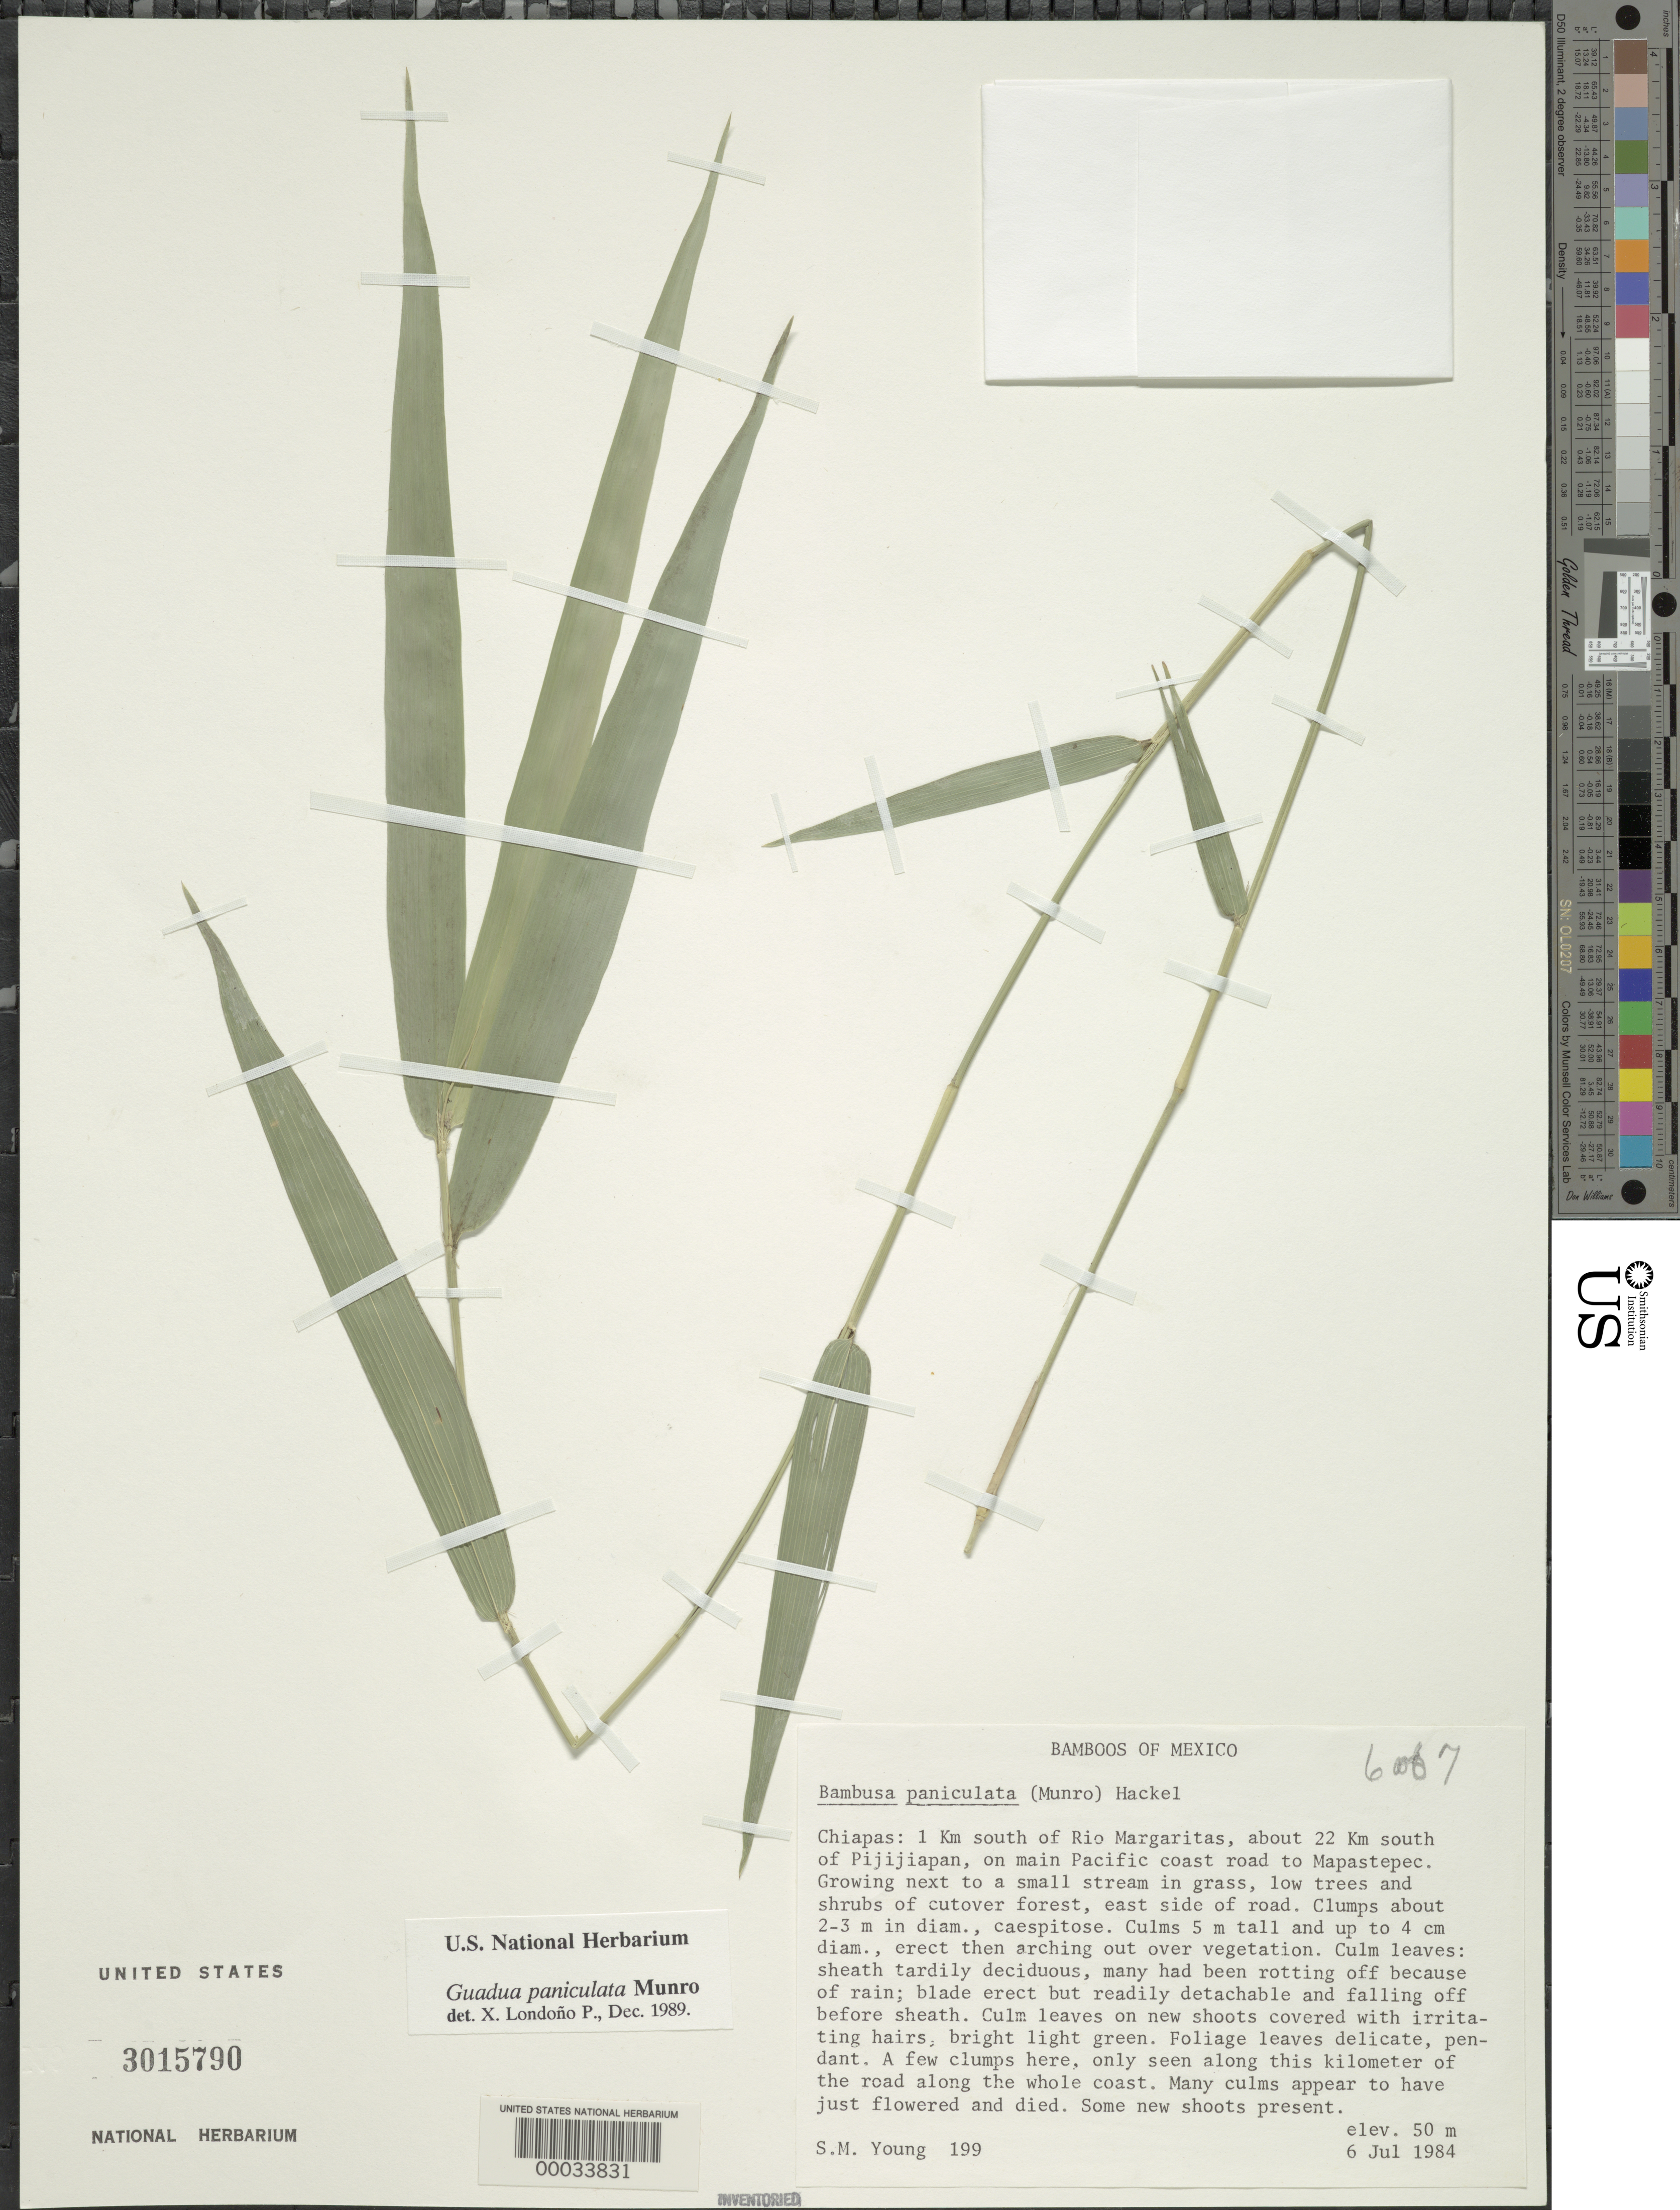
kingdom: Plantae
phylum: Tracheophyta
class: Liliopsida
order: Poales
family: Poaceae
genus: Guadua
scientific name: Guadua refracta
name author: Munro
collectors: S. Young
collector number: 199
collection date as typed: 06 Jul 1984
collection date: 1984-07-06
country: Mexico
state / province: Chiapas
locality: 1 km S of Rio Margaritas, about 22 km S of Pijijiapan, on main pacific coast road to Mapastepec, E side of road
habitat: Next to small stream of cutover forest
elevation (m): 50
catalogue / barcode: US 3015790